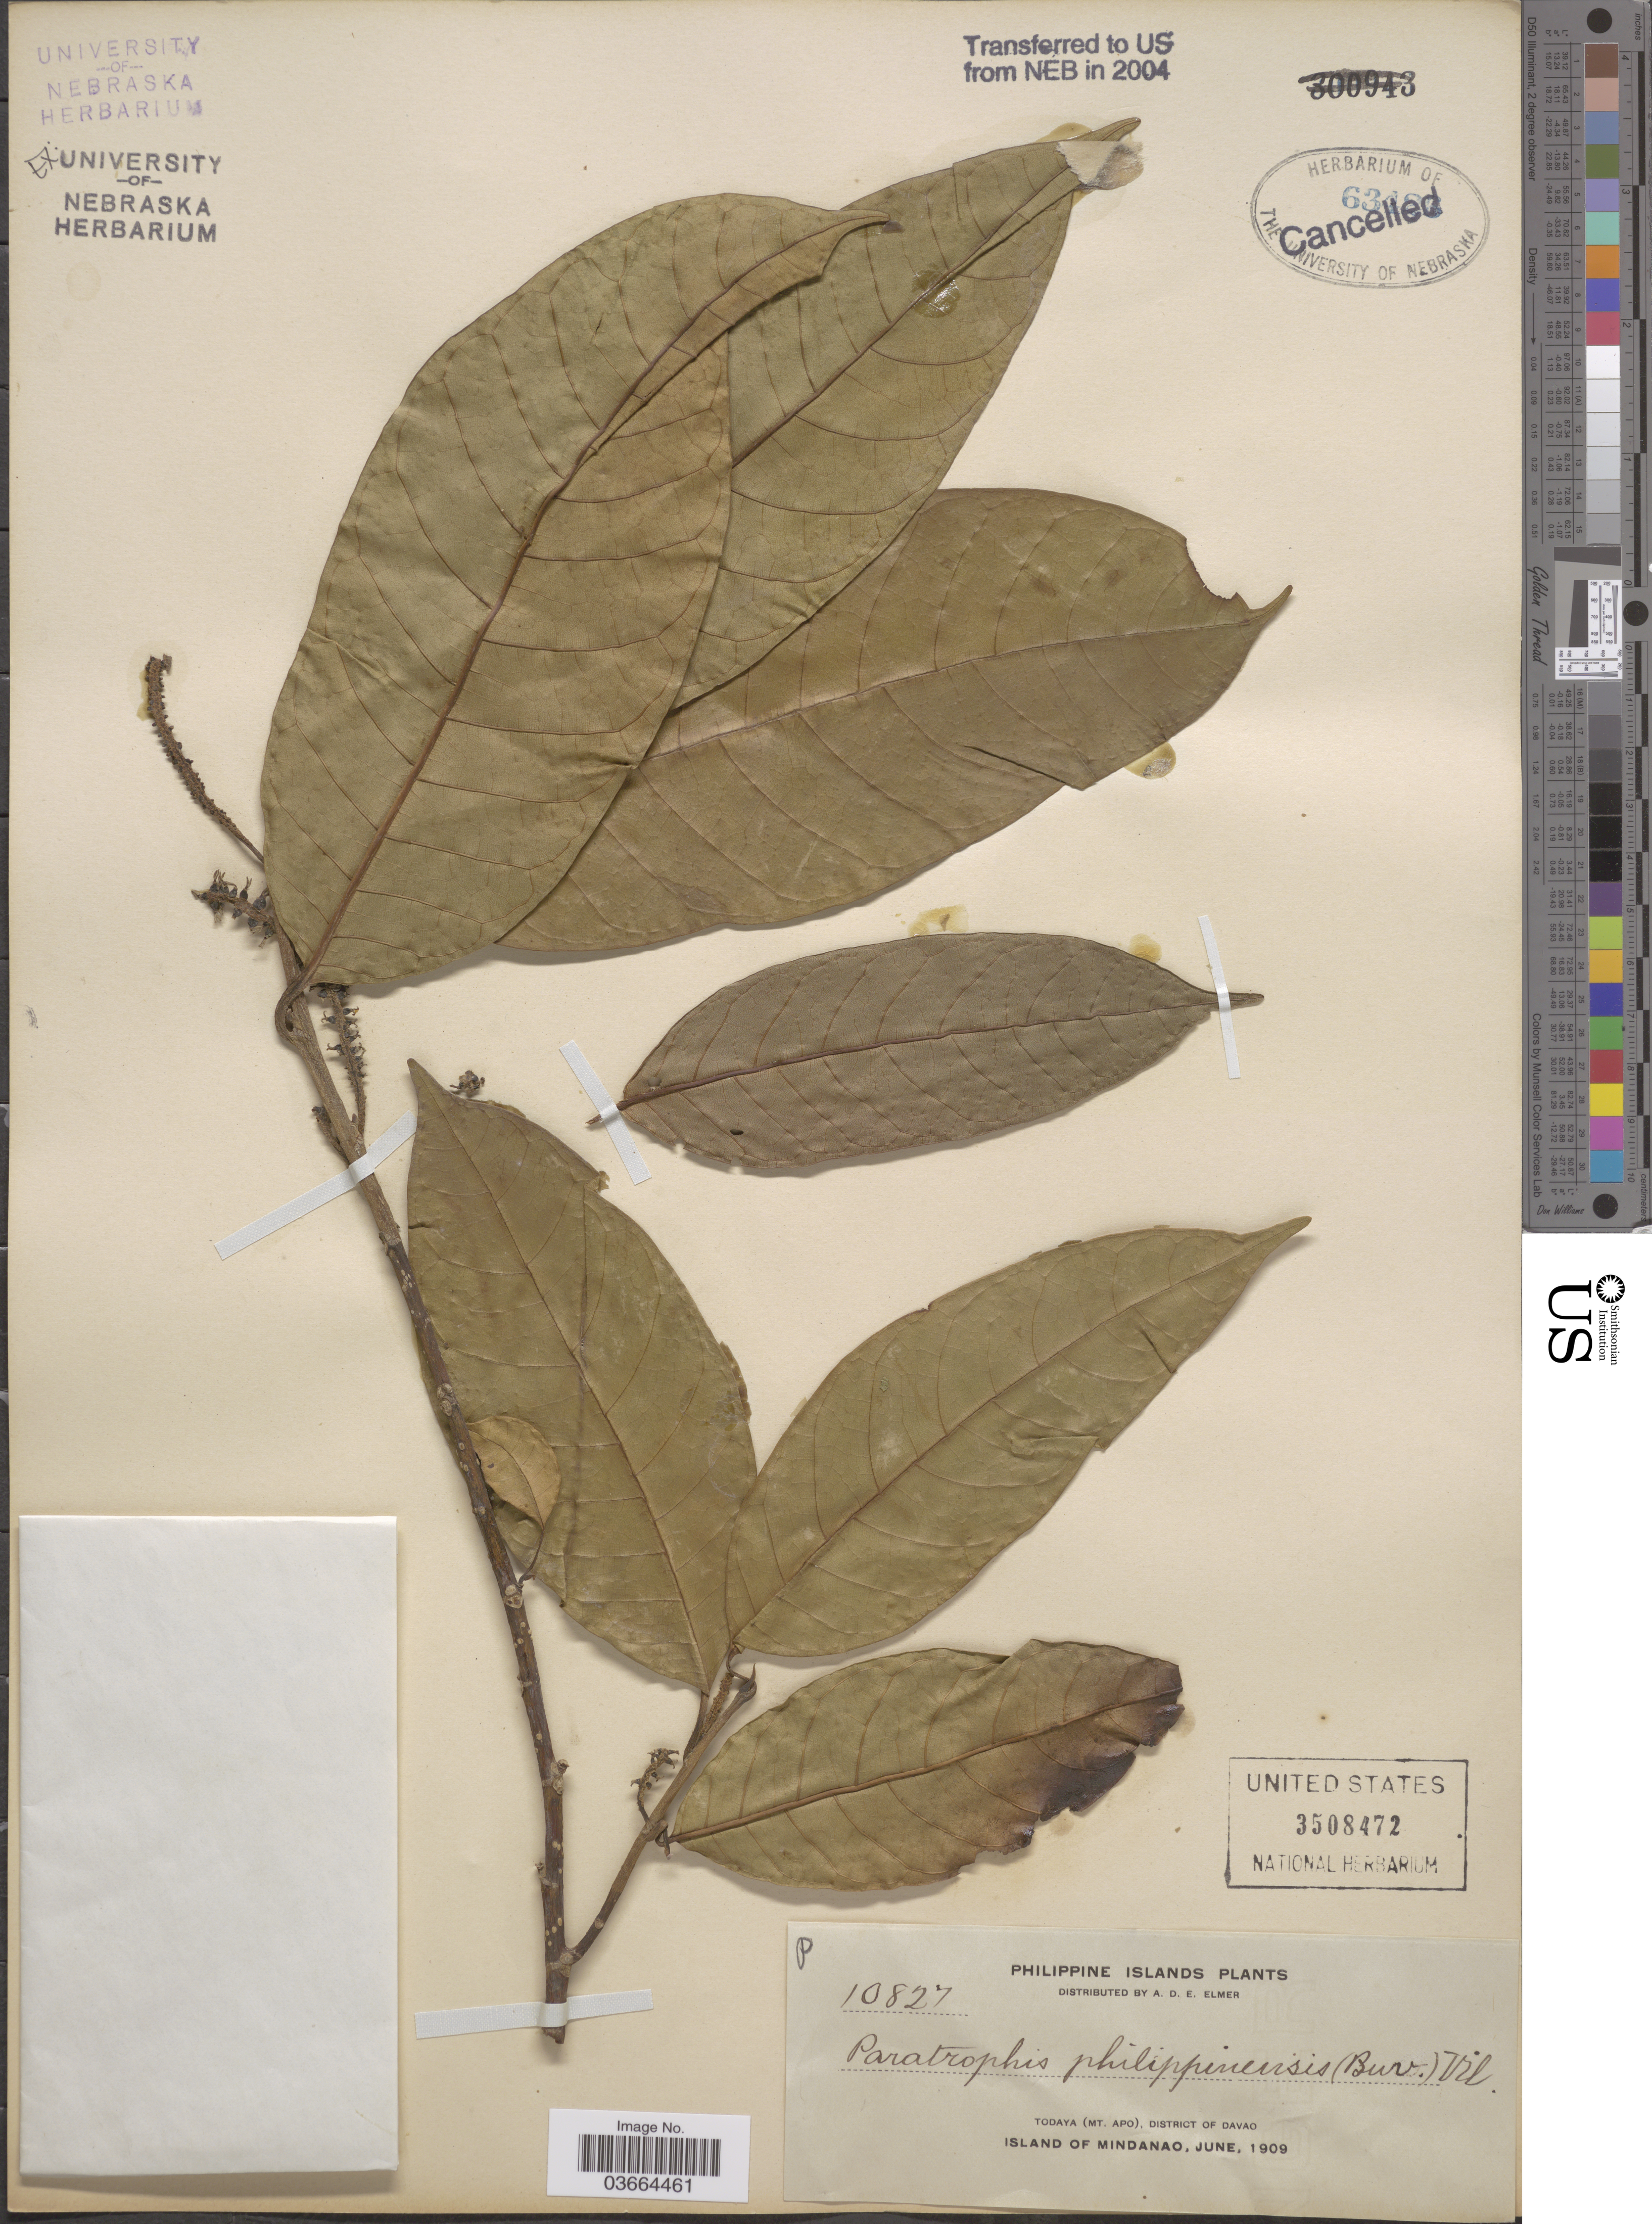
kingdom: Plantae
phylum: Tracheophyta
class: Magnoliopsida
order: Rosales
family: Moraceae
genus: Paratrophis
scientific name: Paratrophis philippinensis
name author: (Bureau) Fern.-Vill.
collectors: A. D. E. Elmer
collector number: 10827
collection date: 1909-06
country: Philippines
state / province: Davao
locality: Todaya (Mt. Apo), District of Davao. Island of Mindanao.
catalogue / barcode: US 3508472